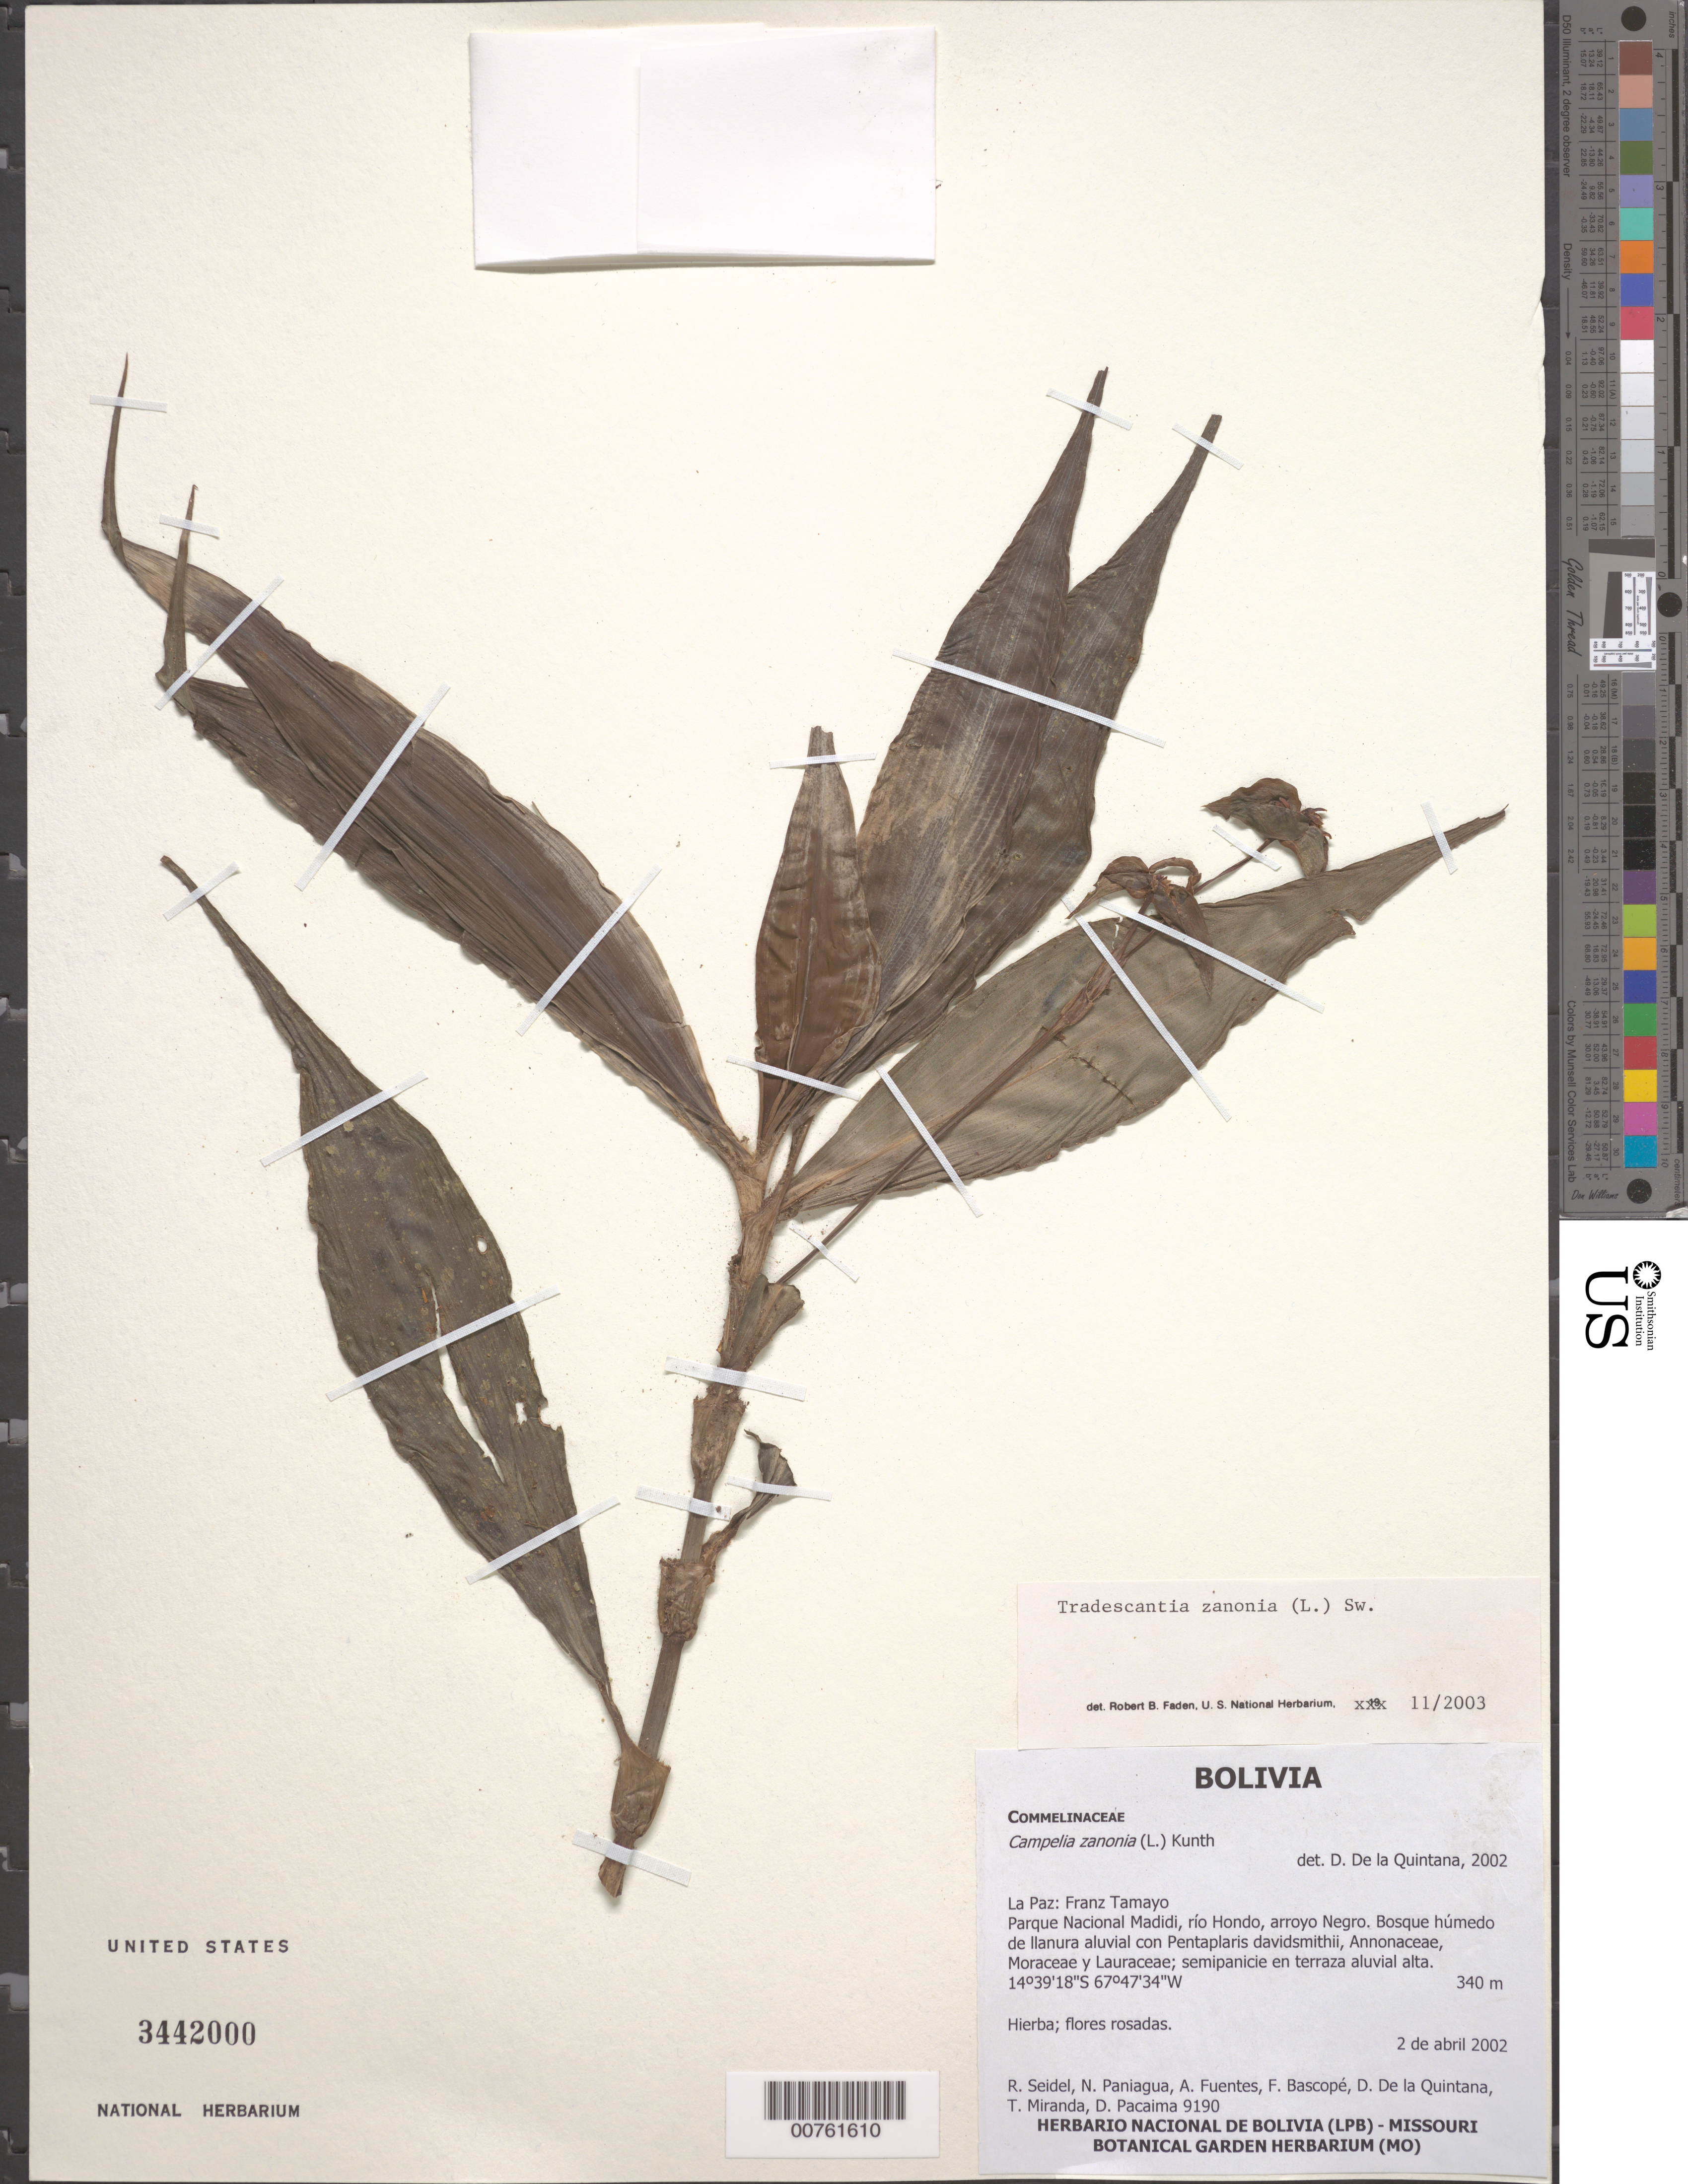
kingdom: Plantae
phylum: Tracheophyta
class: Liliopsida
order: Commelinales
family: Commelinaceae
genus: Tradescantia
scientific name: Tradescantia zanonia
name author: (L.) Sw.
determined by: Faden, Robert B., (US), Smithsonian Institution - National Museum of Natural History (UNITED STATES)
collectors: R. Seidel, N. Paniagua, A. F. Fuentes C., F. Bascope, D. De la Quintana, T. Miranda & D. Pacaima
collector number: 9190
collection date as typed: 02 Apr 2002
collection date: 2002-04-02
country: Bolivia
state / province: La Paz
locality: Franz Tamayo Parque Nacional Madidi, Rio Hondo, Arroyo Negro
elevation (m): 340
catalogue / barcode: US 3442000